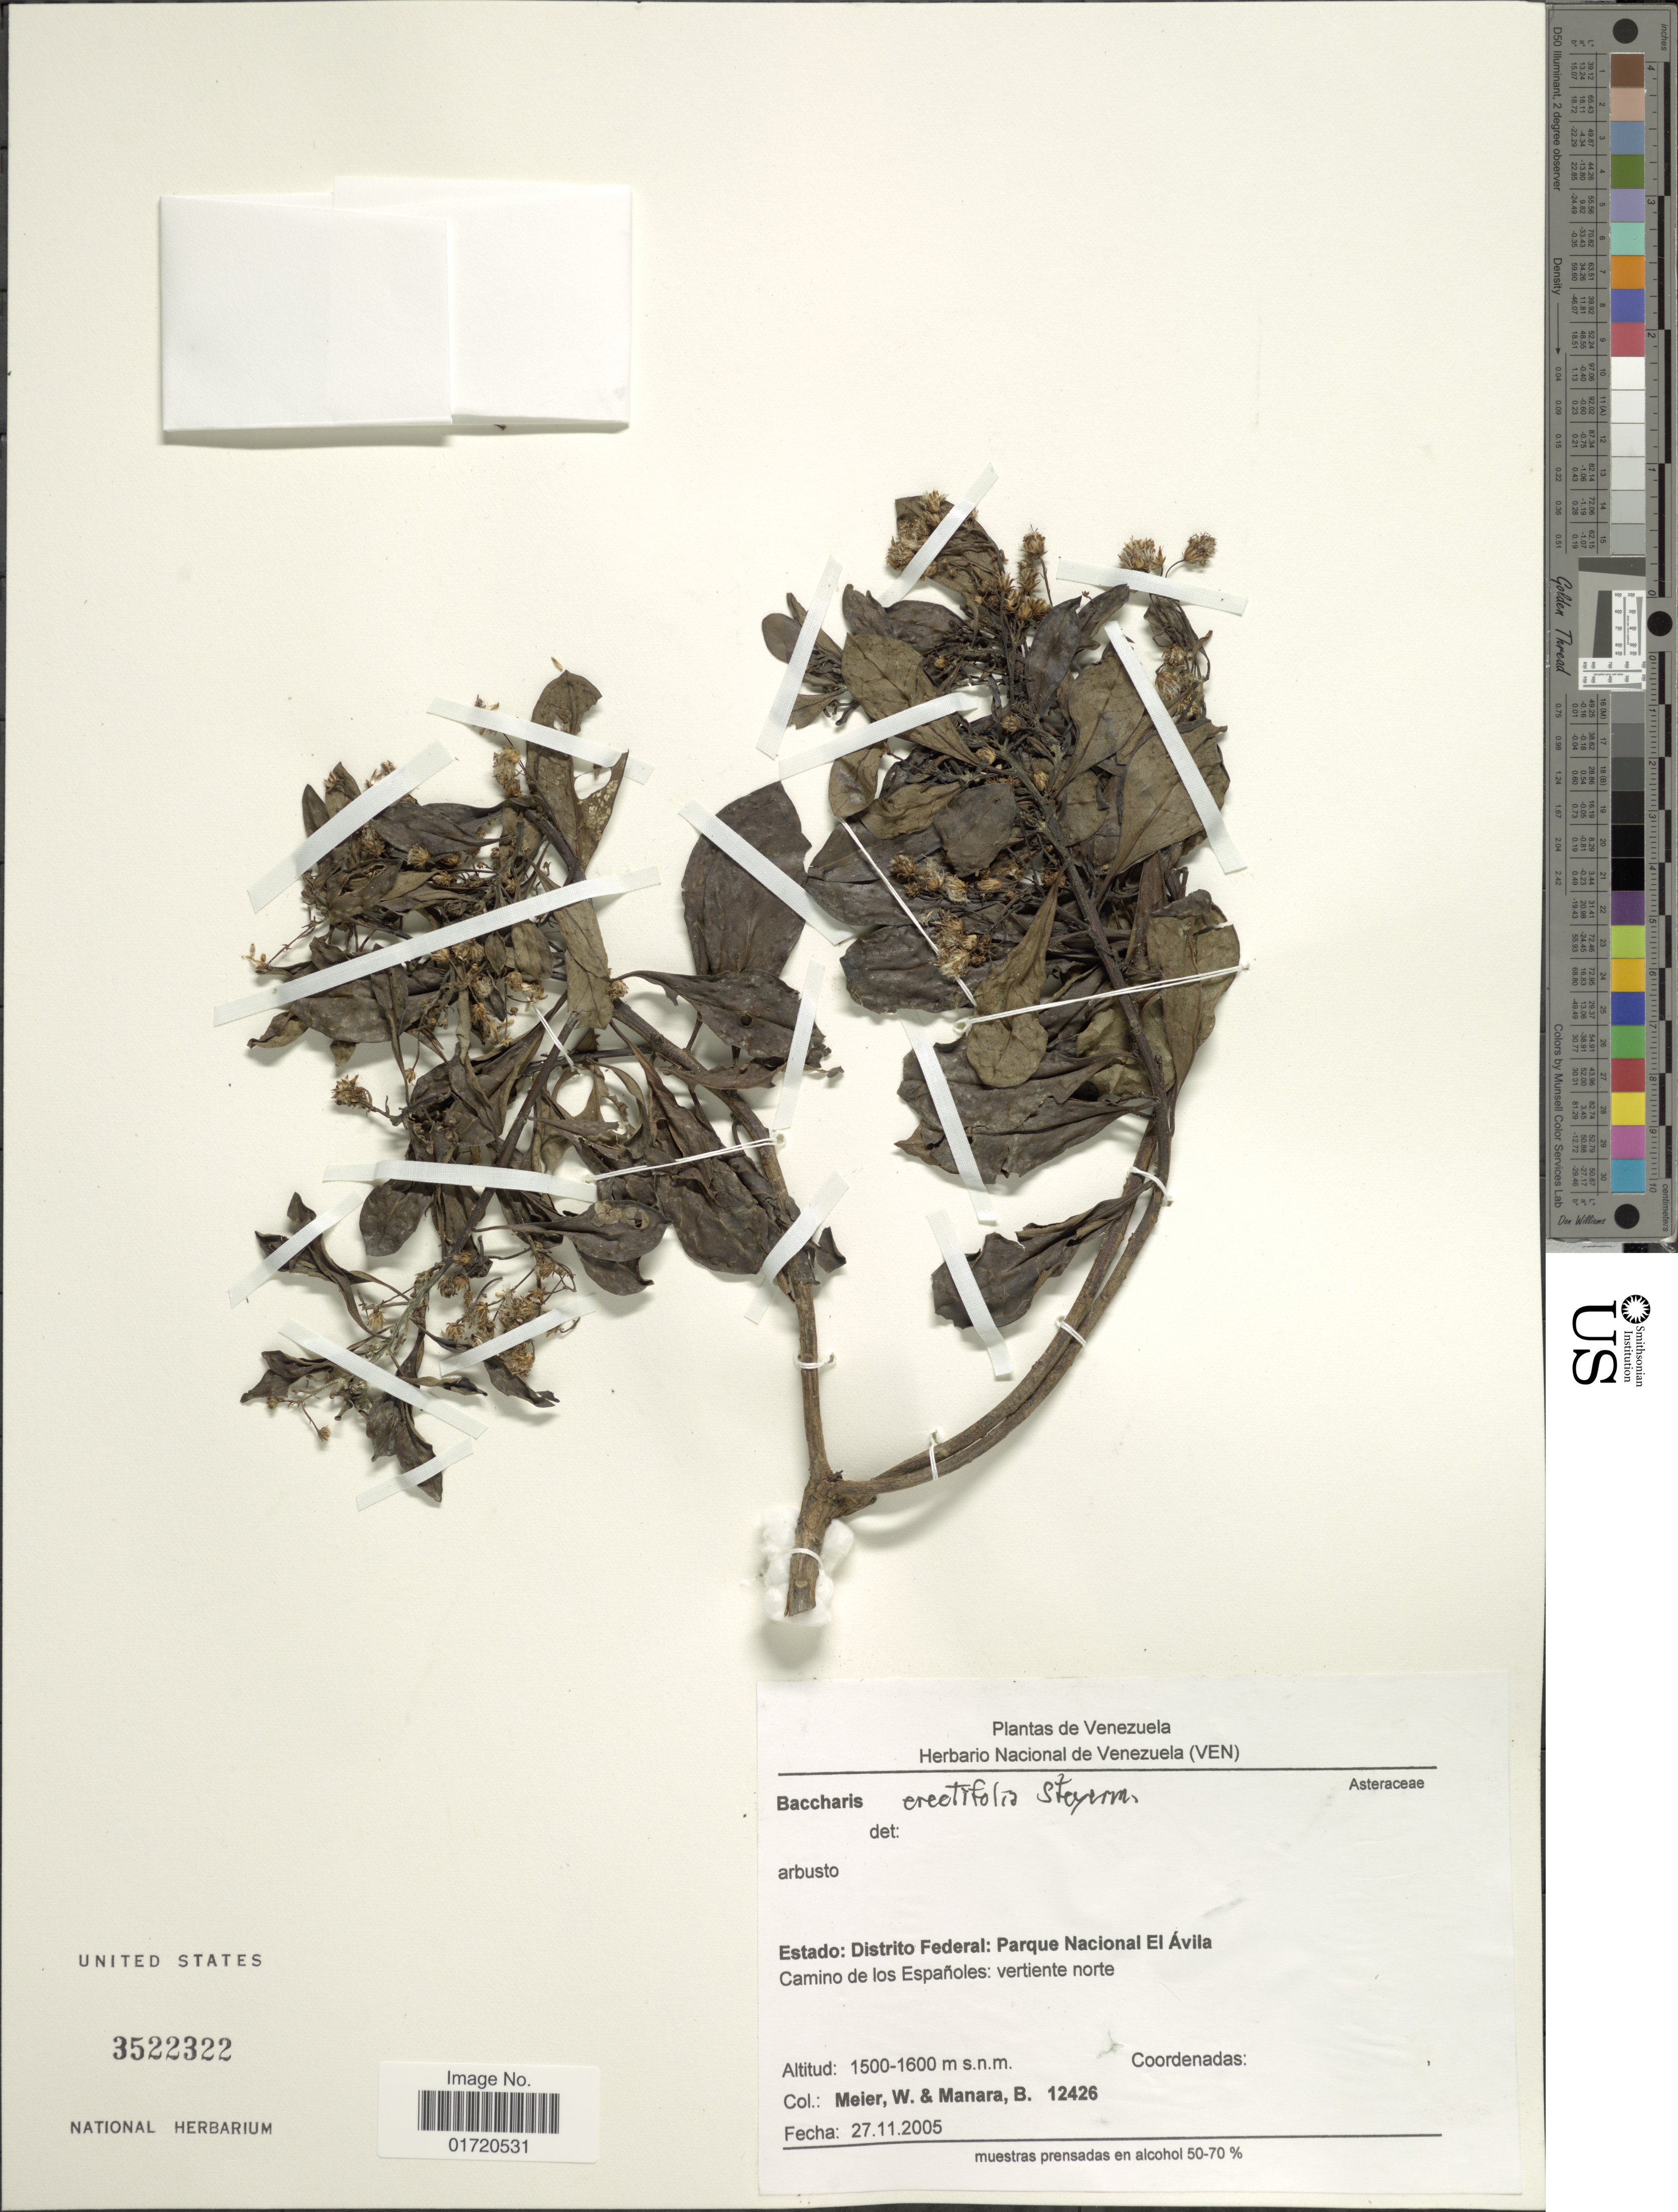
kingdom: Plantae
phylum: Tracheophyta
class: Magnoliopsida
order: Asterales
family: Asteraceae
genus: Baccharis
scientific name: Baccharis erectifolia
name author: Steyerm.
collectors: W. Meier & B. Manara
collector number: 12426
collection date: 2005-11-27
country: Venezuela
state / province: Miranda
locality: Estado: Distrito Federal: Parque Nacional El Avila.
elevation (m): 1500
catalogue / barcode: US 3522322